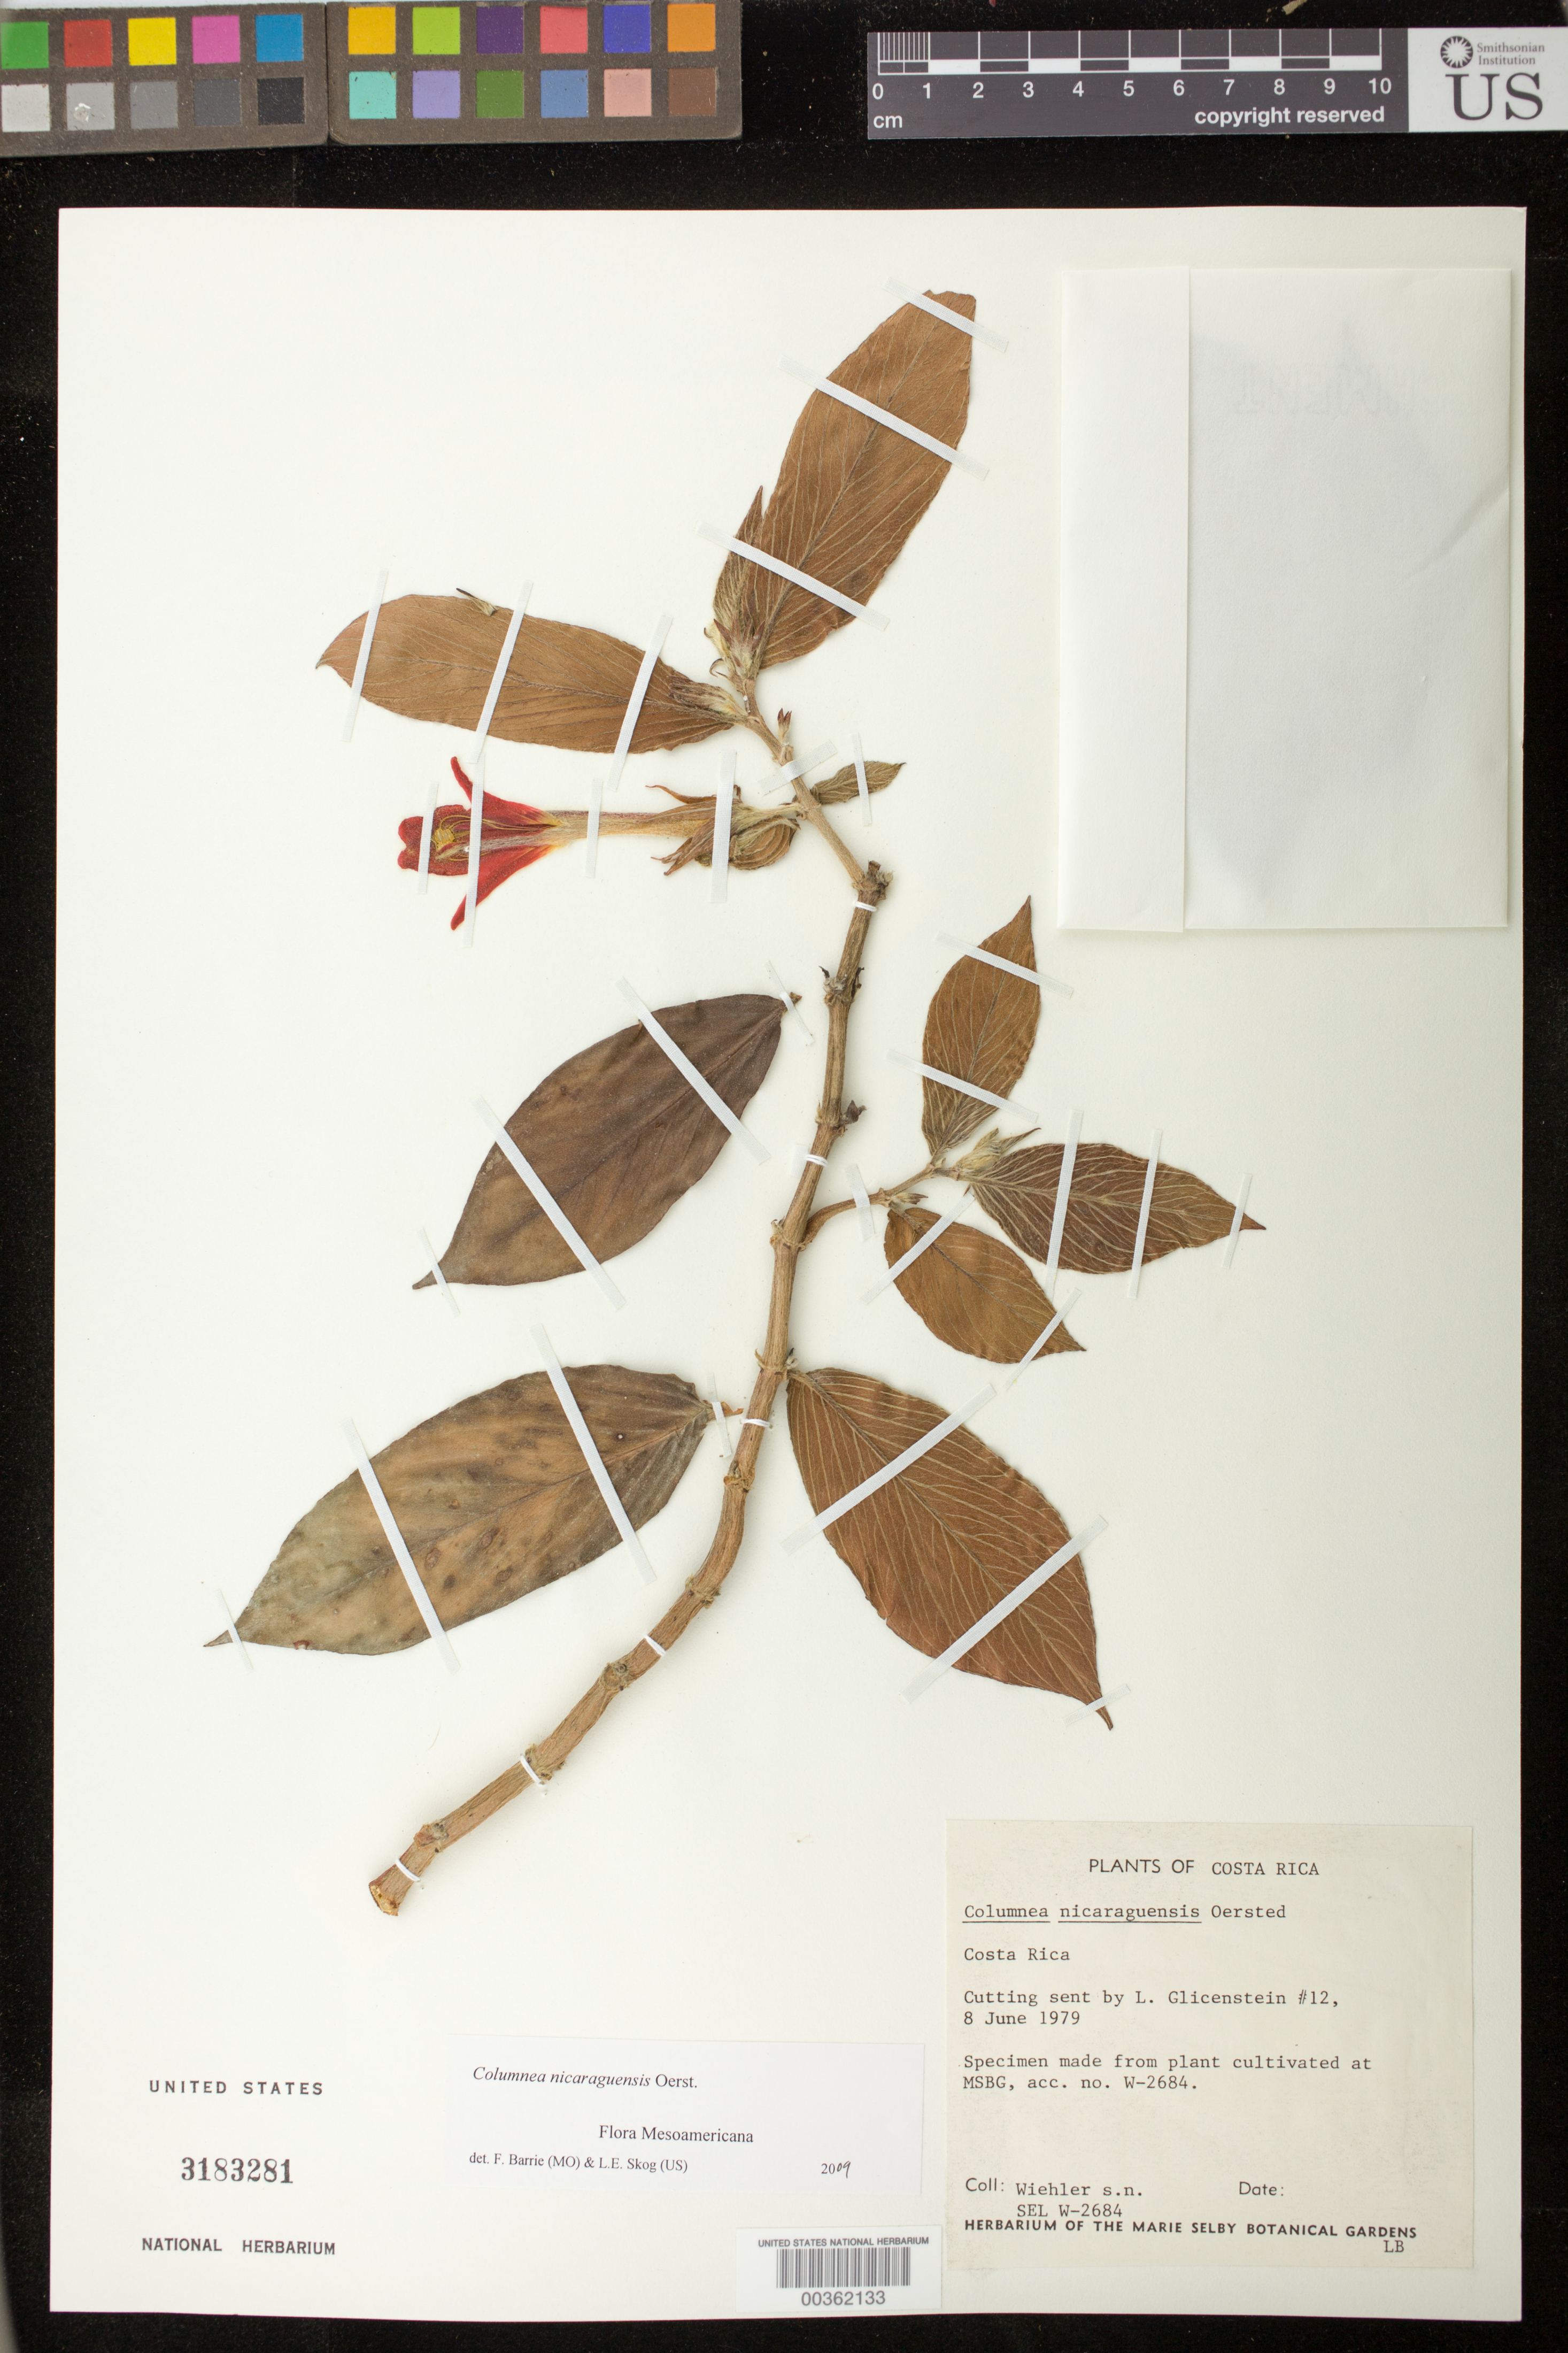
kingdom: Plantae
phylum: Tracheophyta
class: Magnoliopsida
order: Lamiales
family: Gesneriaceae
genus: Columnea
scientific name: Columnea nicaraguensis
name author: Oerst.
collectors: H. J. Wiehler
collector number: s.n. [W-2684]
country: United States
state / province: Florida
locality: Marie Selby Botanical Gardens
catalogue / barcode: US 3183281